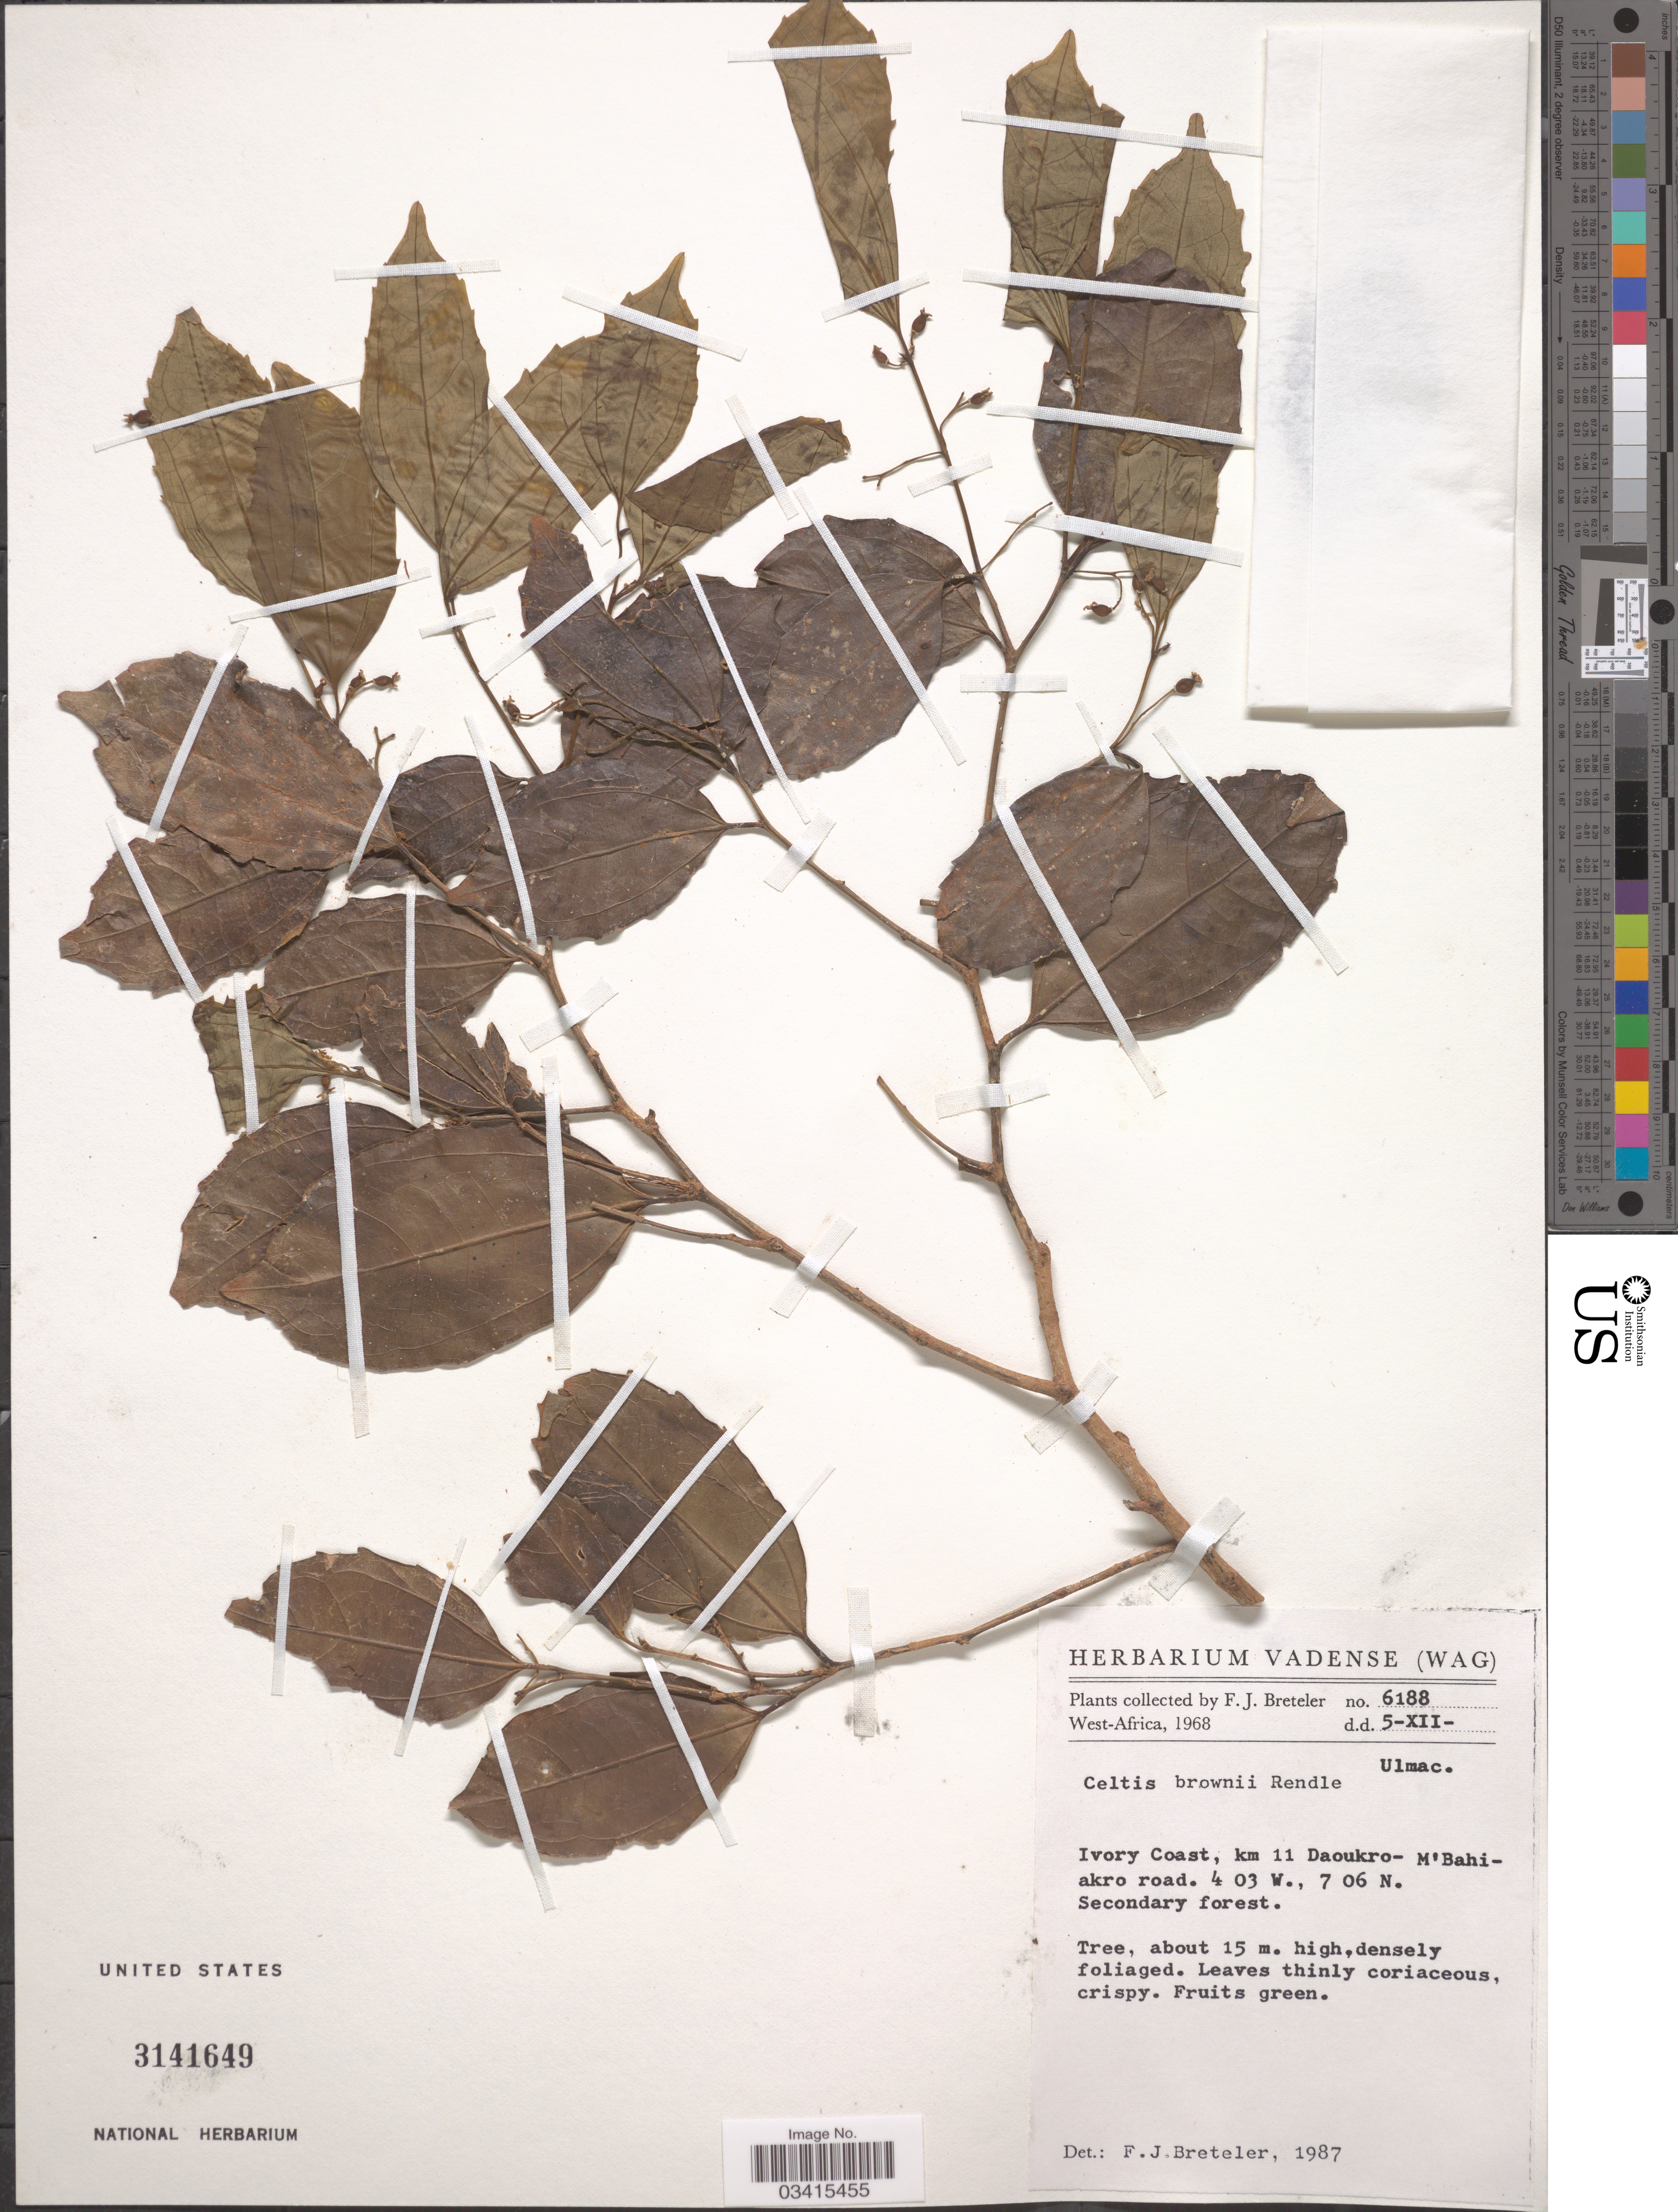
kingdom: Plantae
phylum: Tracheophyta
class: Magnoliopsida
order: Rosales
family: Cannabaceae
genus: Celtis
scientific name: Celtis brownii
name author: Rendle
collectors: F. J. Breteler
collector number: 6188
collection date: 1968-12-05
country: Ivory Coast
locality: West-Africa. Km 11 Daoukro-M'Bahiakro road.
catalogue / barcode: US 3141649